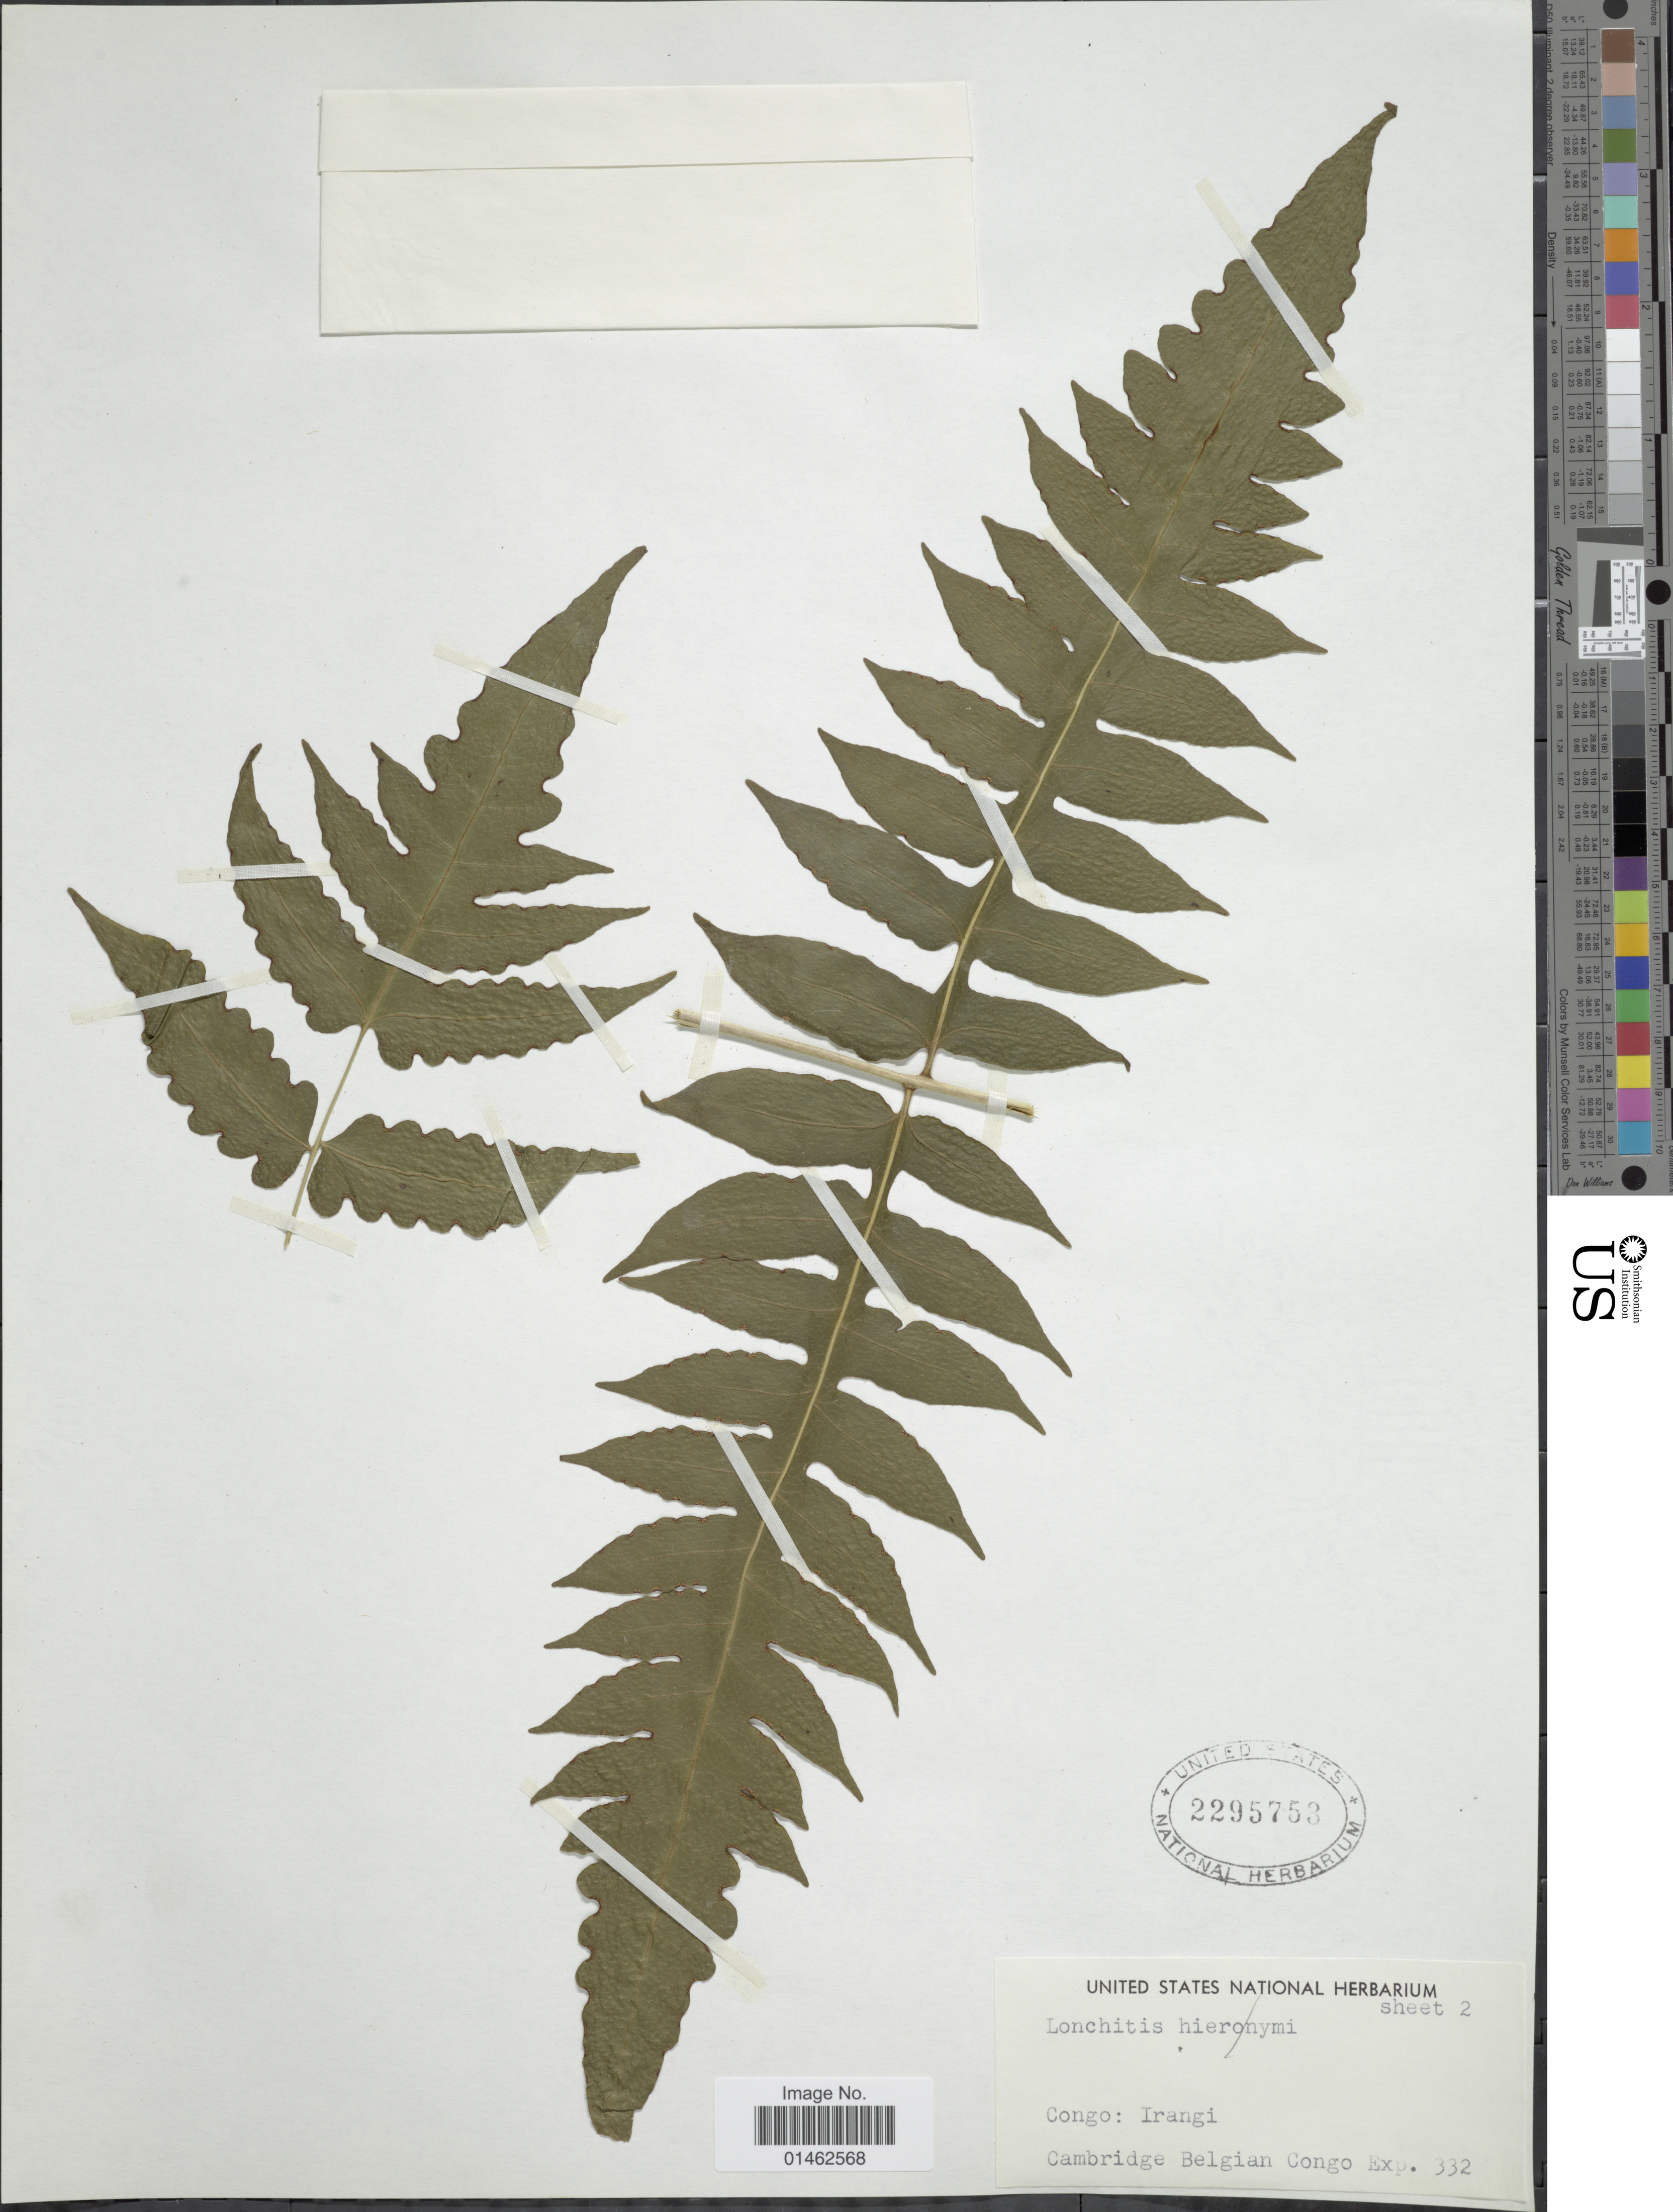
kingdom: Plantae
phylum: Tracheophyta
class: Polypodiopsida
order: Polypodiales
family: Dennstaedtiaceae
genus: Blotiella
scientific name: Blotiella hieronymi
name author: (Kummerle) Pic. Serm.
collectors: Cambridge Congo Expedition 1959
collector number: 332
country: Congo, Democratic Republic of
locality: Irangi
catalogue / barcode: US 2295753